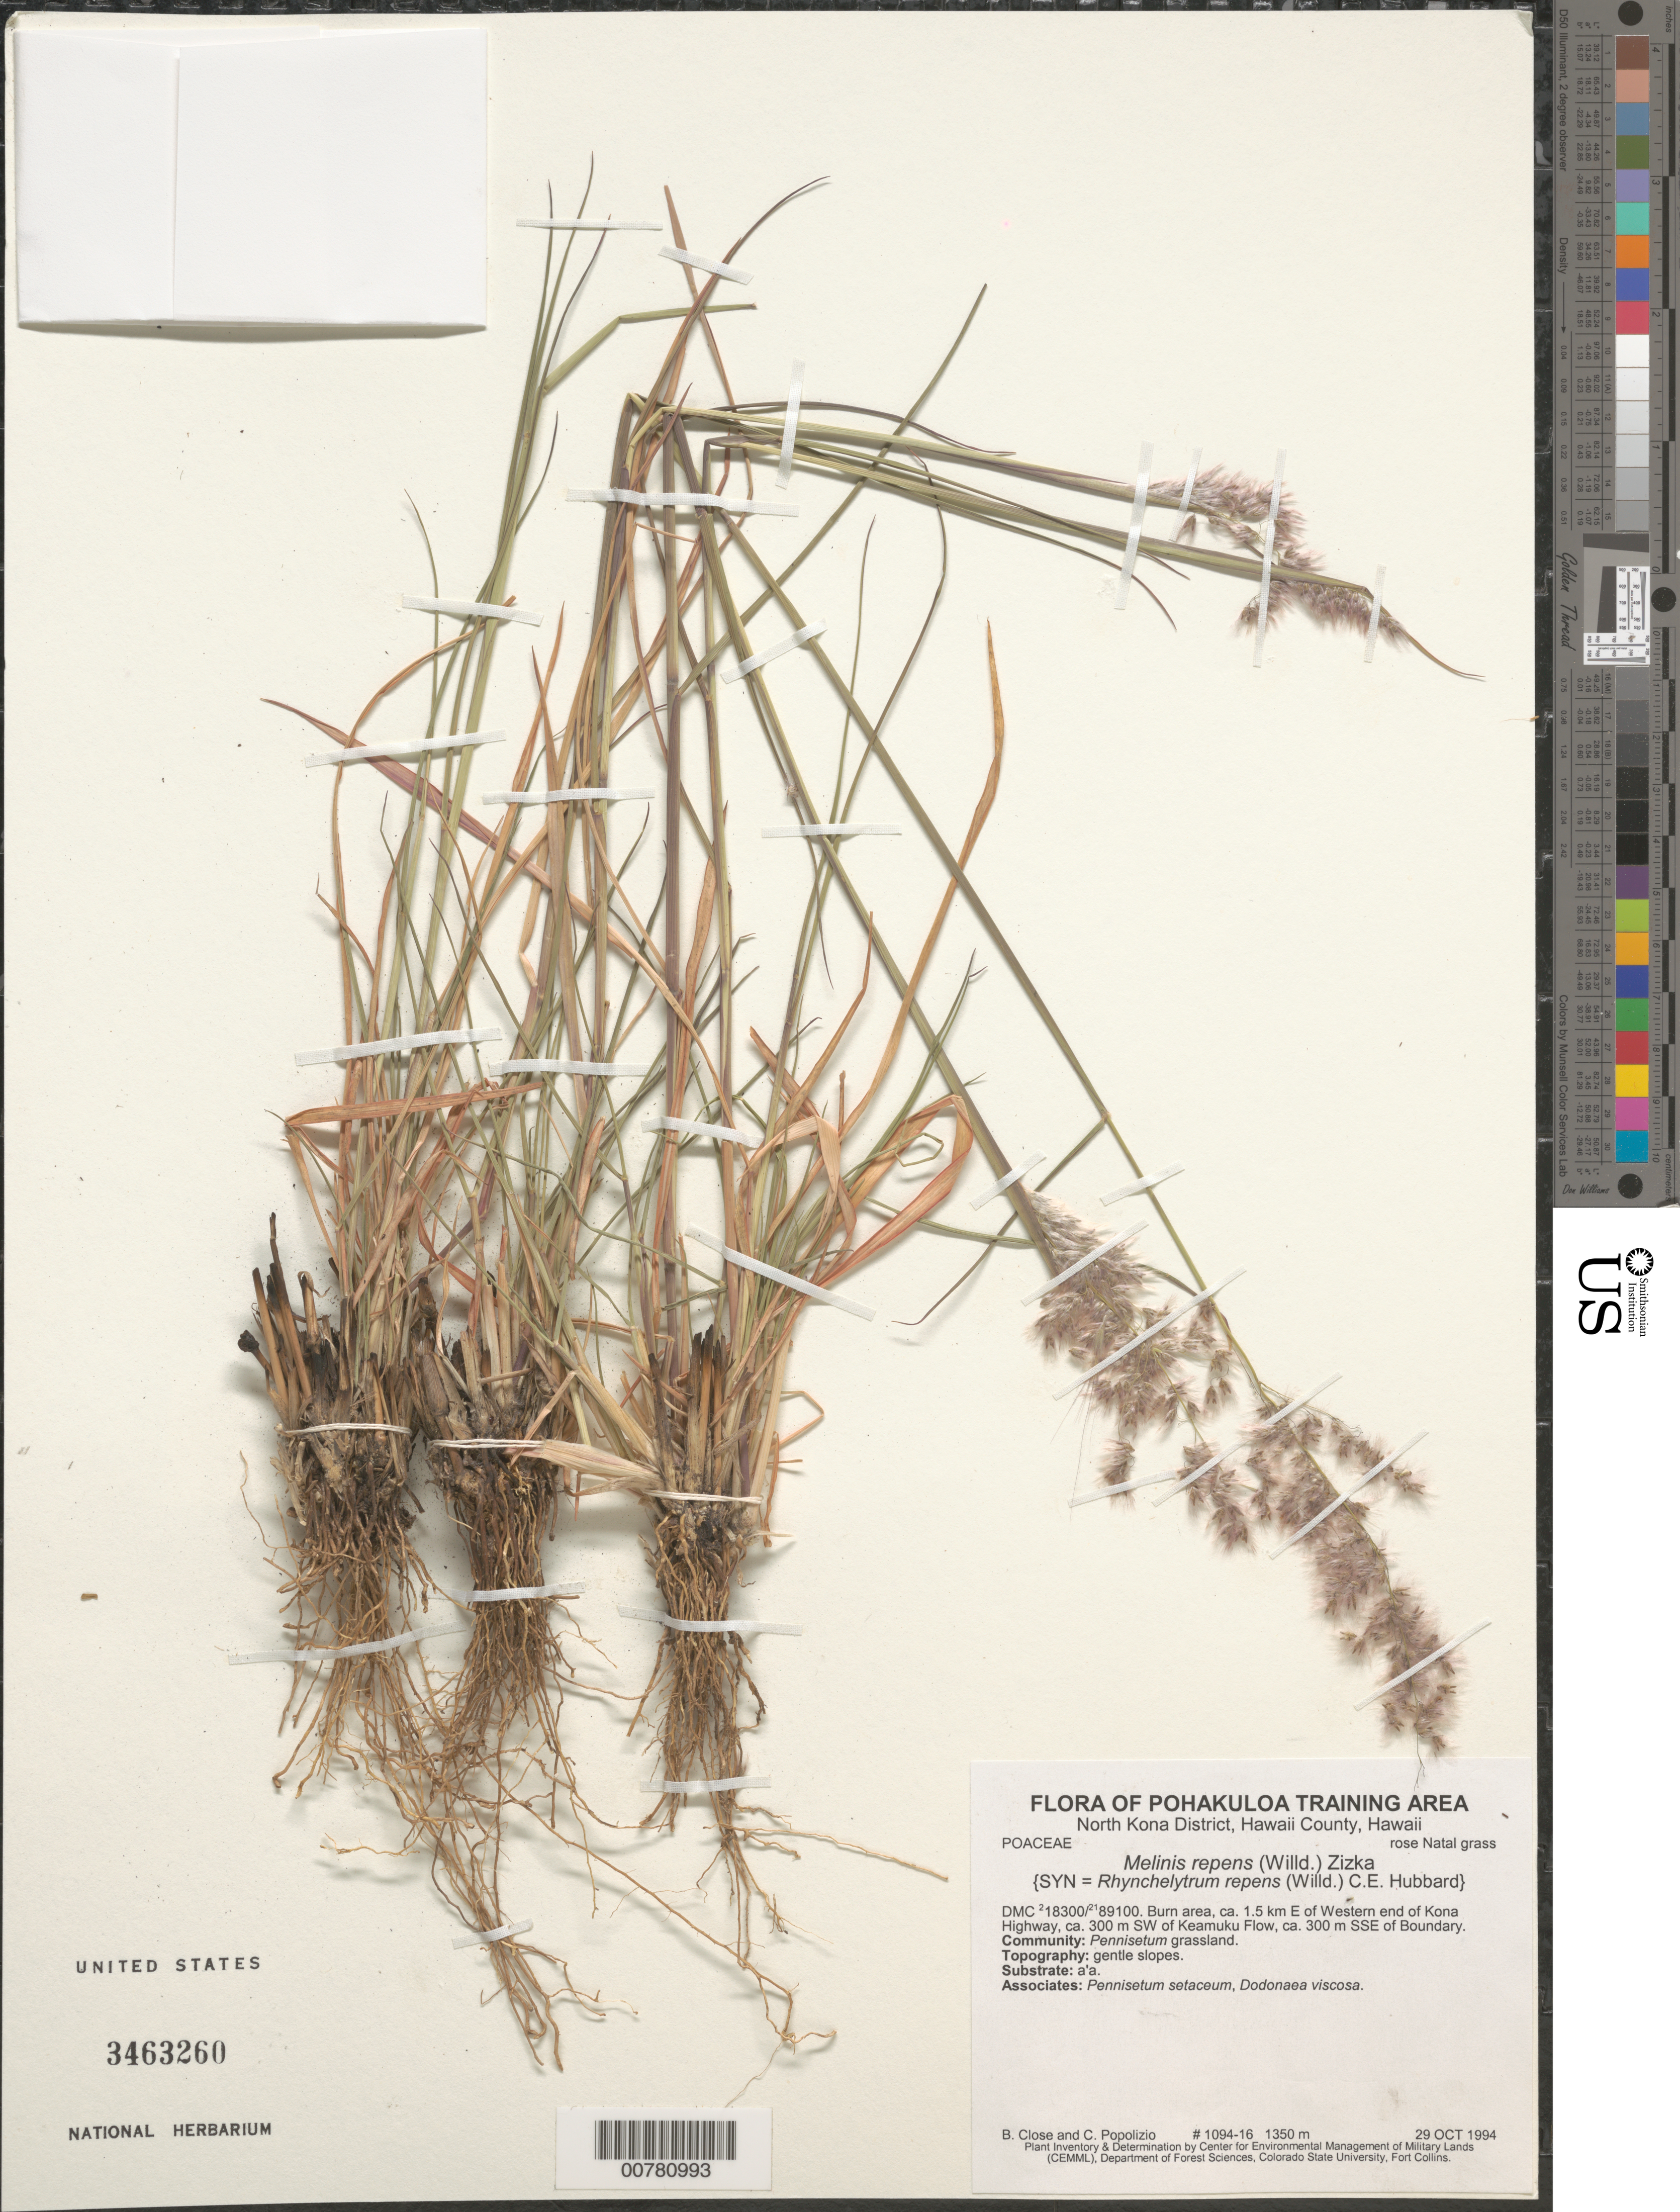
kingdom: Plantae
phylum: Tracheophyta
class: Liliopsida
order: Poales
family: Poaceae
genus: Melinis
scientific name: Melinis repens subsp. repens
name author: (Willd.) Zizka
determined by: Faccenda, K.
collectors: B. Close & C. Popolizio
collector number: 1094-16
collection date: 1994-10-29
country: United States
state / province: Hawaii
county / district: Hawaii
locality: Pohakuloa Training Area. North Kona District, Hawaii County. Burn area, ca. 1.5 km E of Western end of Kona Highway, ca. 300 m SW of Keamuku Flow, ca. 300 m SSE of Boundary.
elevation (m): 1350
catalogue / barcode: US 3463260